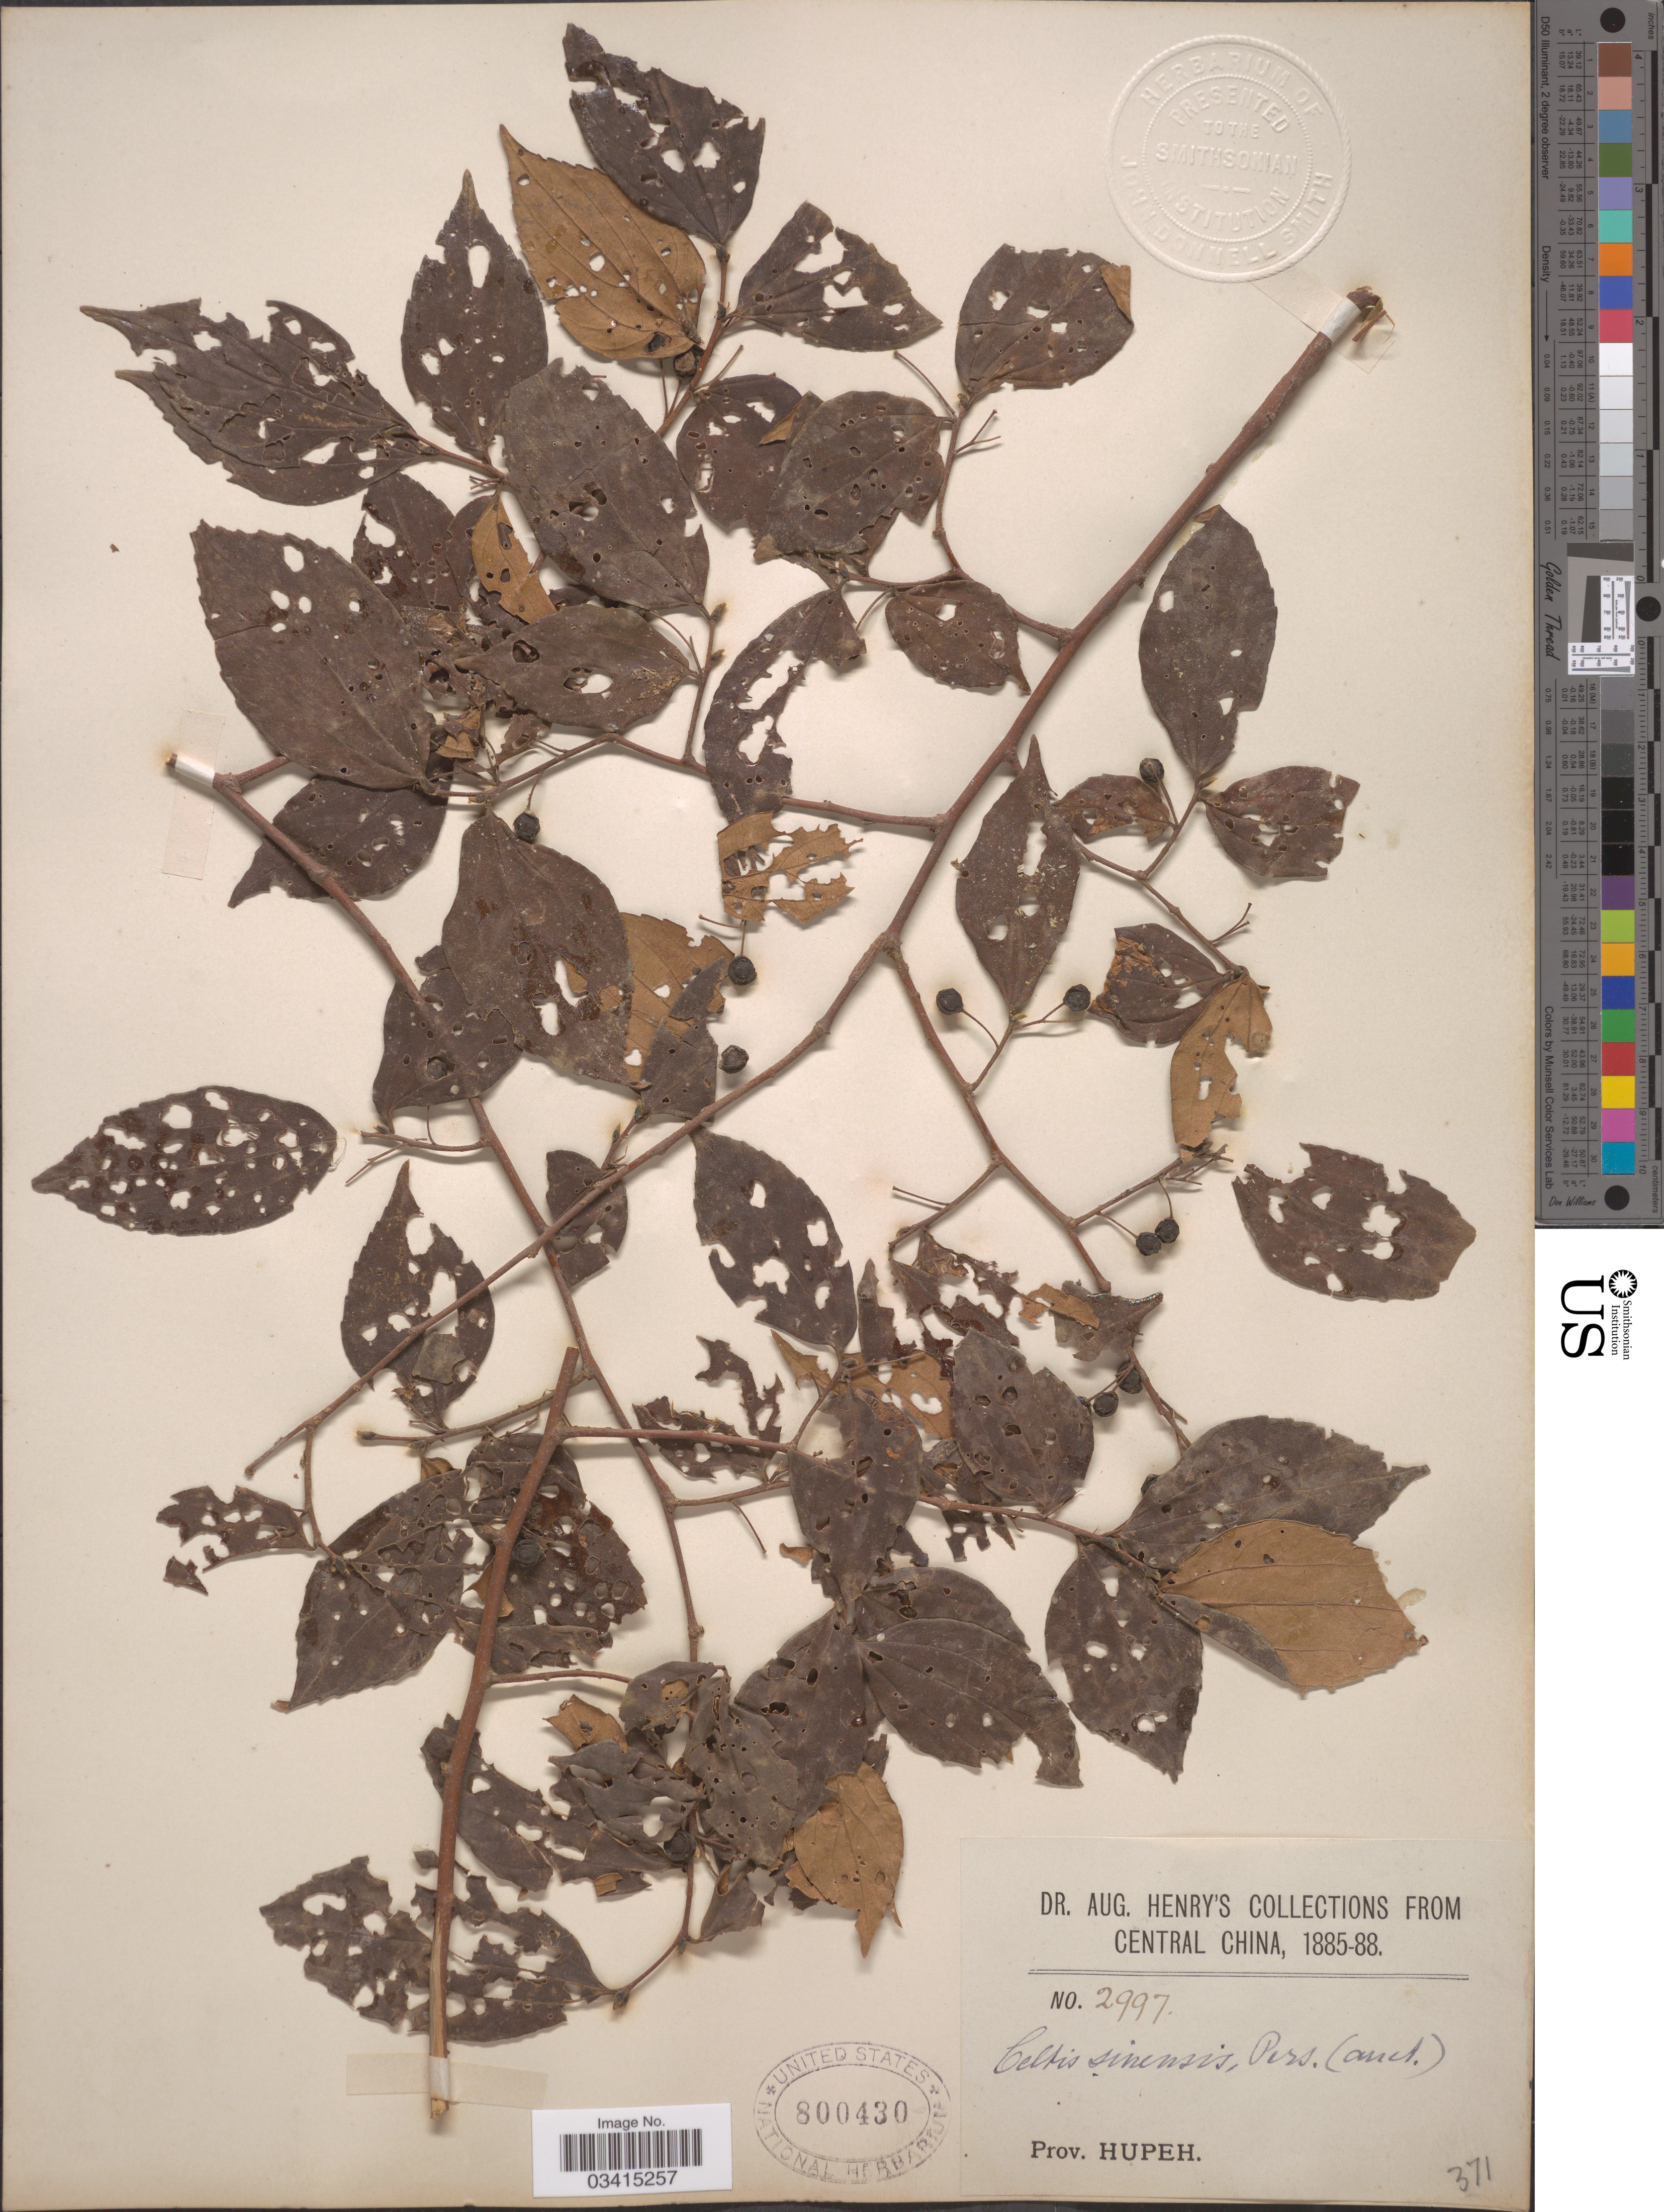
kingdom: Plantae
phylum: Tracheophyta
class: Magnoliopsida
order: Rosales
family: Cannabaceae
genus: Celtis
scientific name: Celtis sinensis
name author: Pers.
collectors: A. Henry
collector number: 2997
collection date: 1885/1888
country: China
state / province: Hubei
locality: Central China. Prov. Hupeh.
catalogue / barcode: US 800430